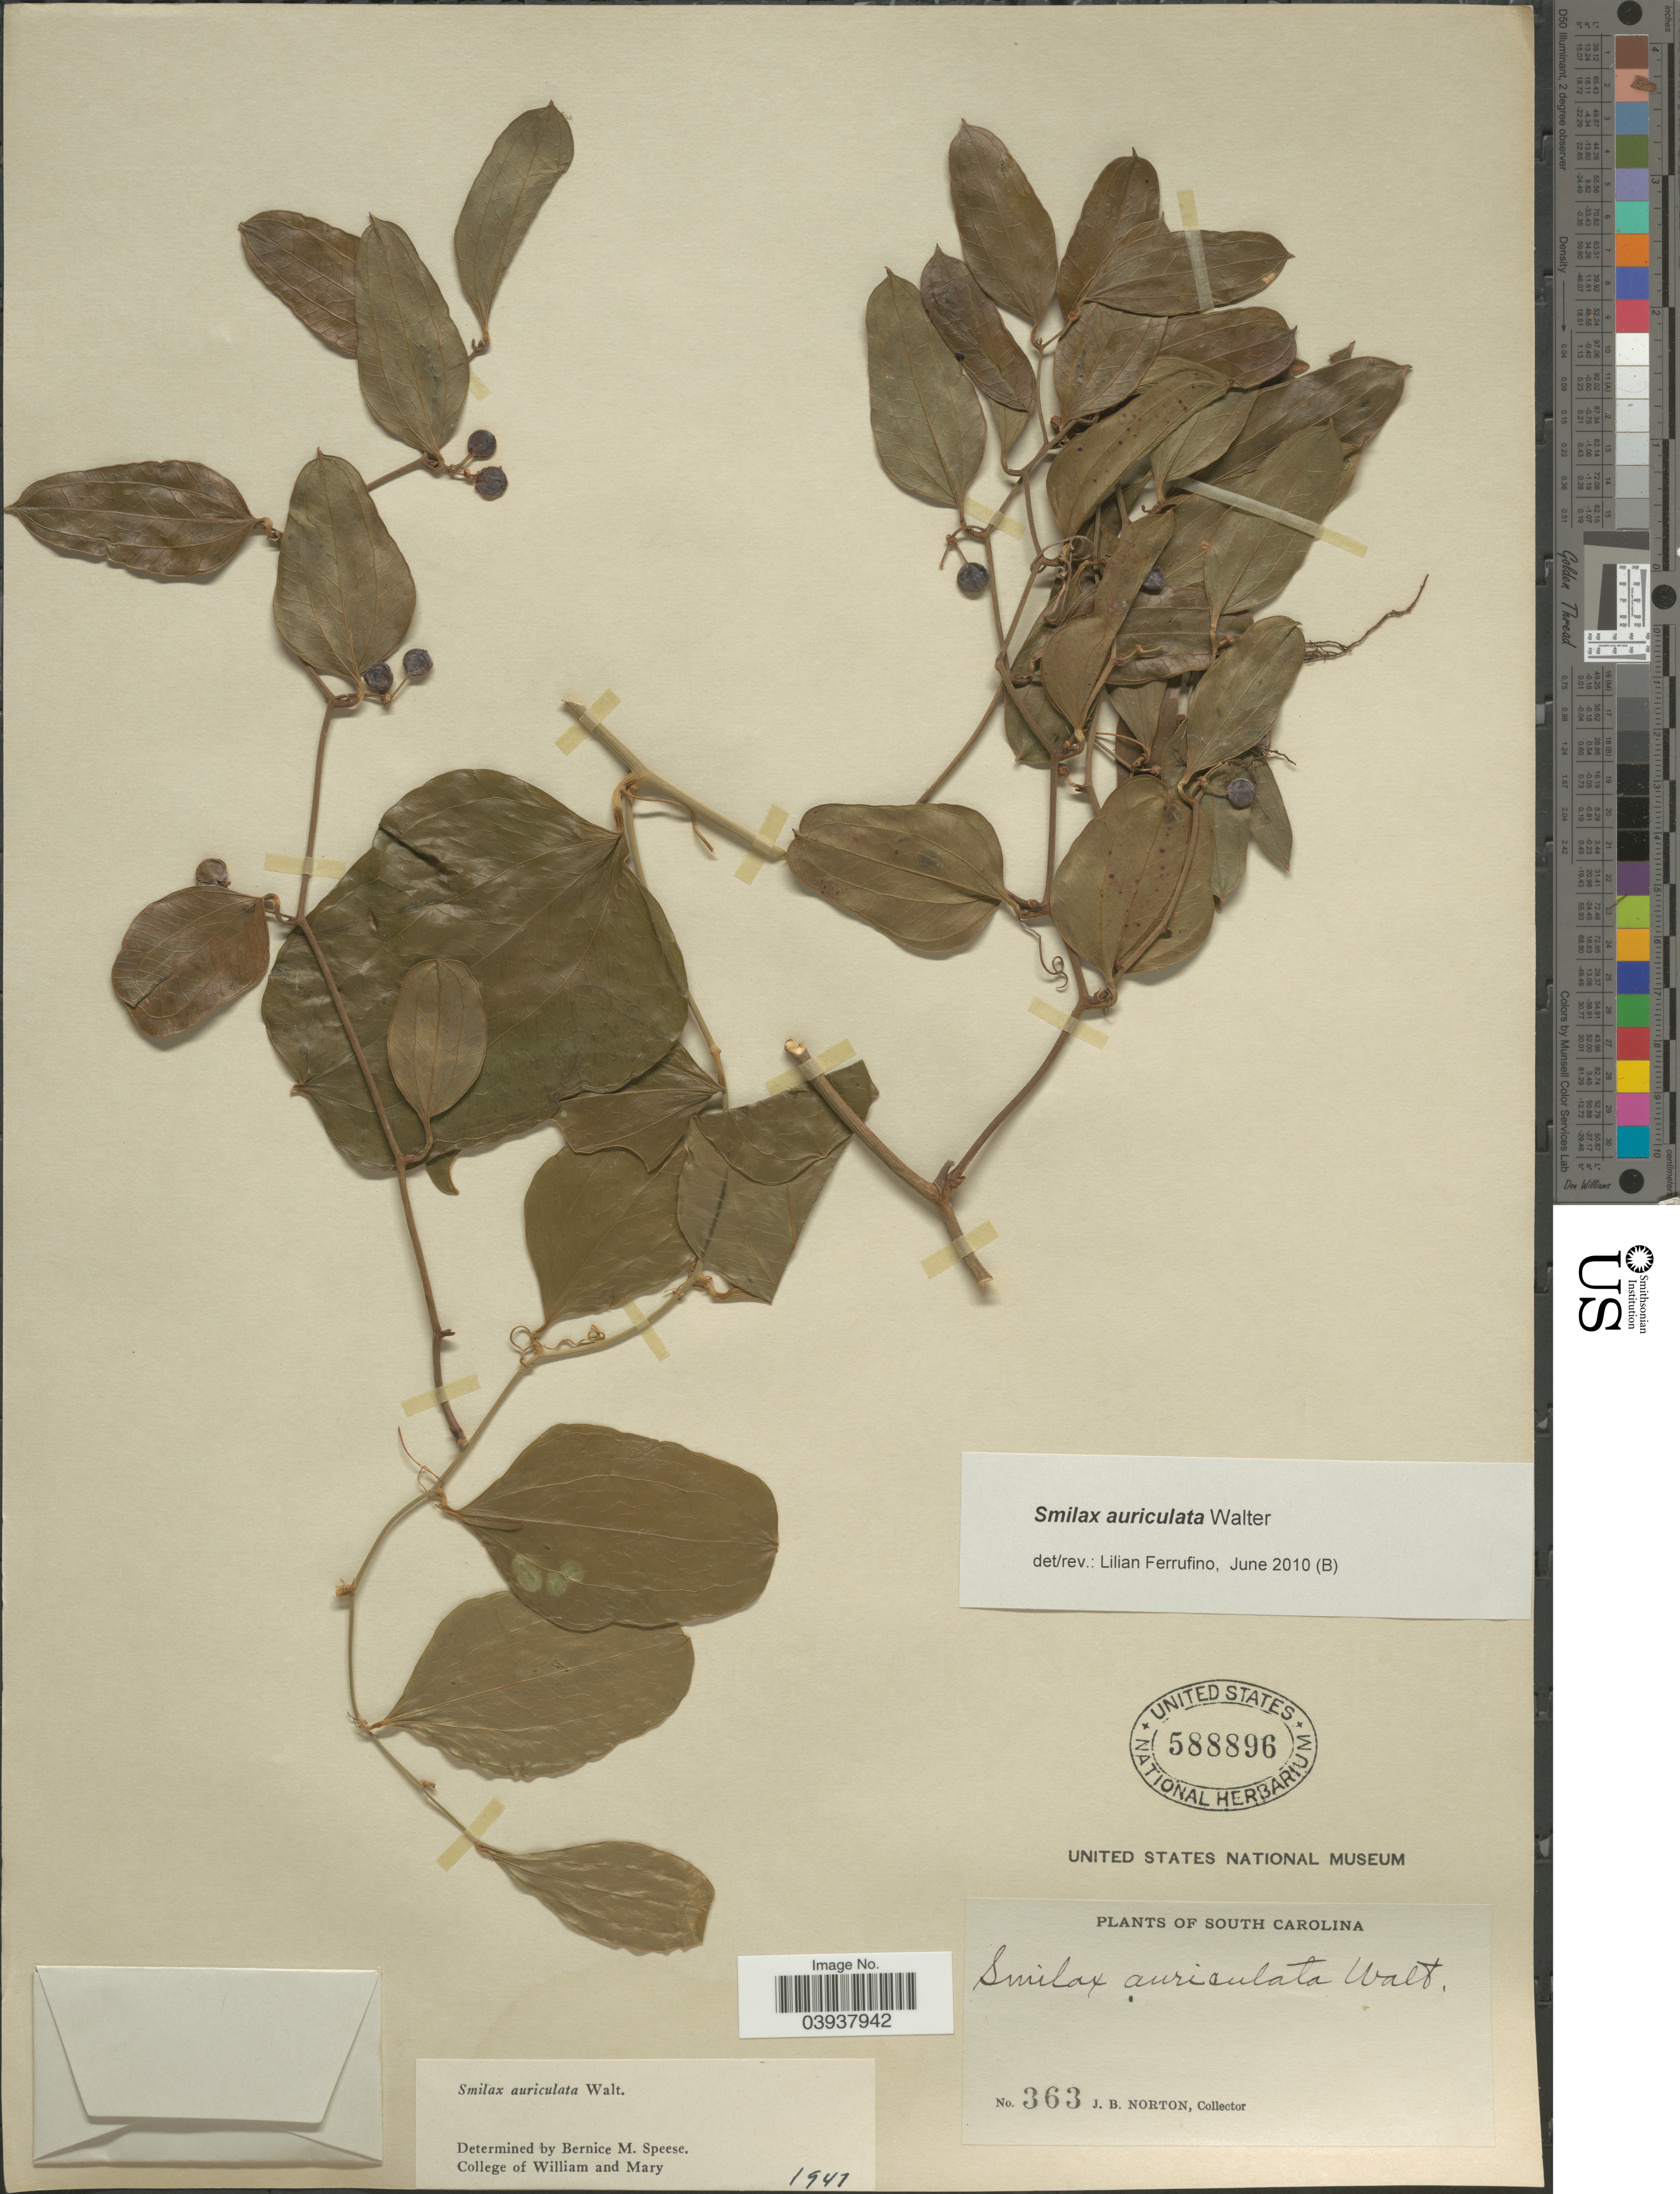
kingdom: Plantae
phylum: Tracheophyta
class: Liliopsida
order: Liliales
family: Smilacaceae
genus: Smilax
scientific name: Smilax auriculata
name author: Walter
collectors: J. B. Norton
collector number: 363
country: United States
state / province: South Carolina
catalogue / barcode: US 588896